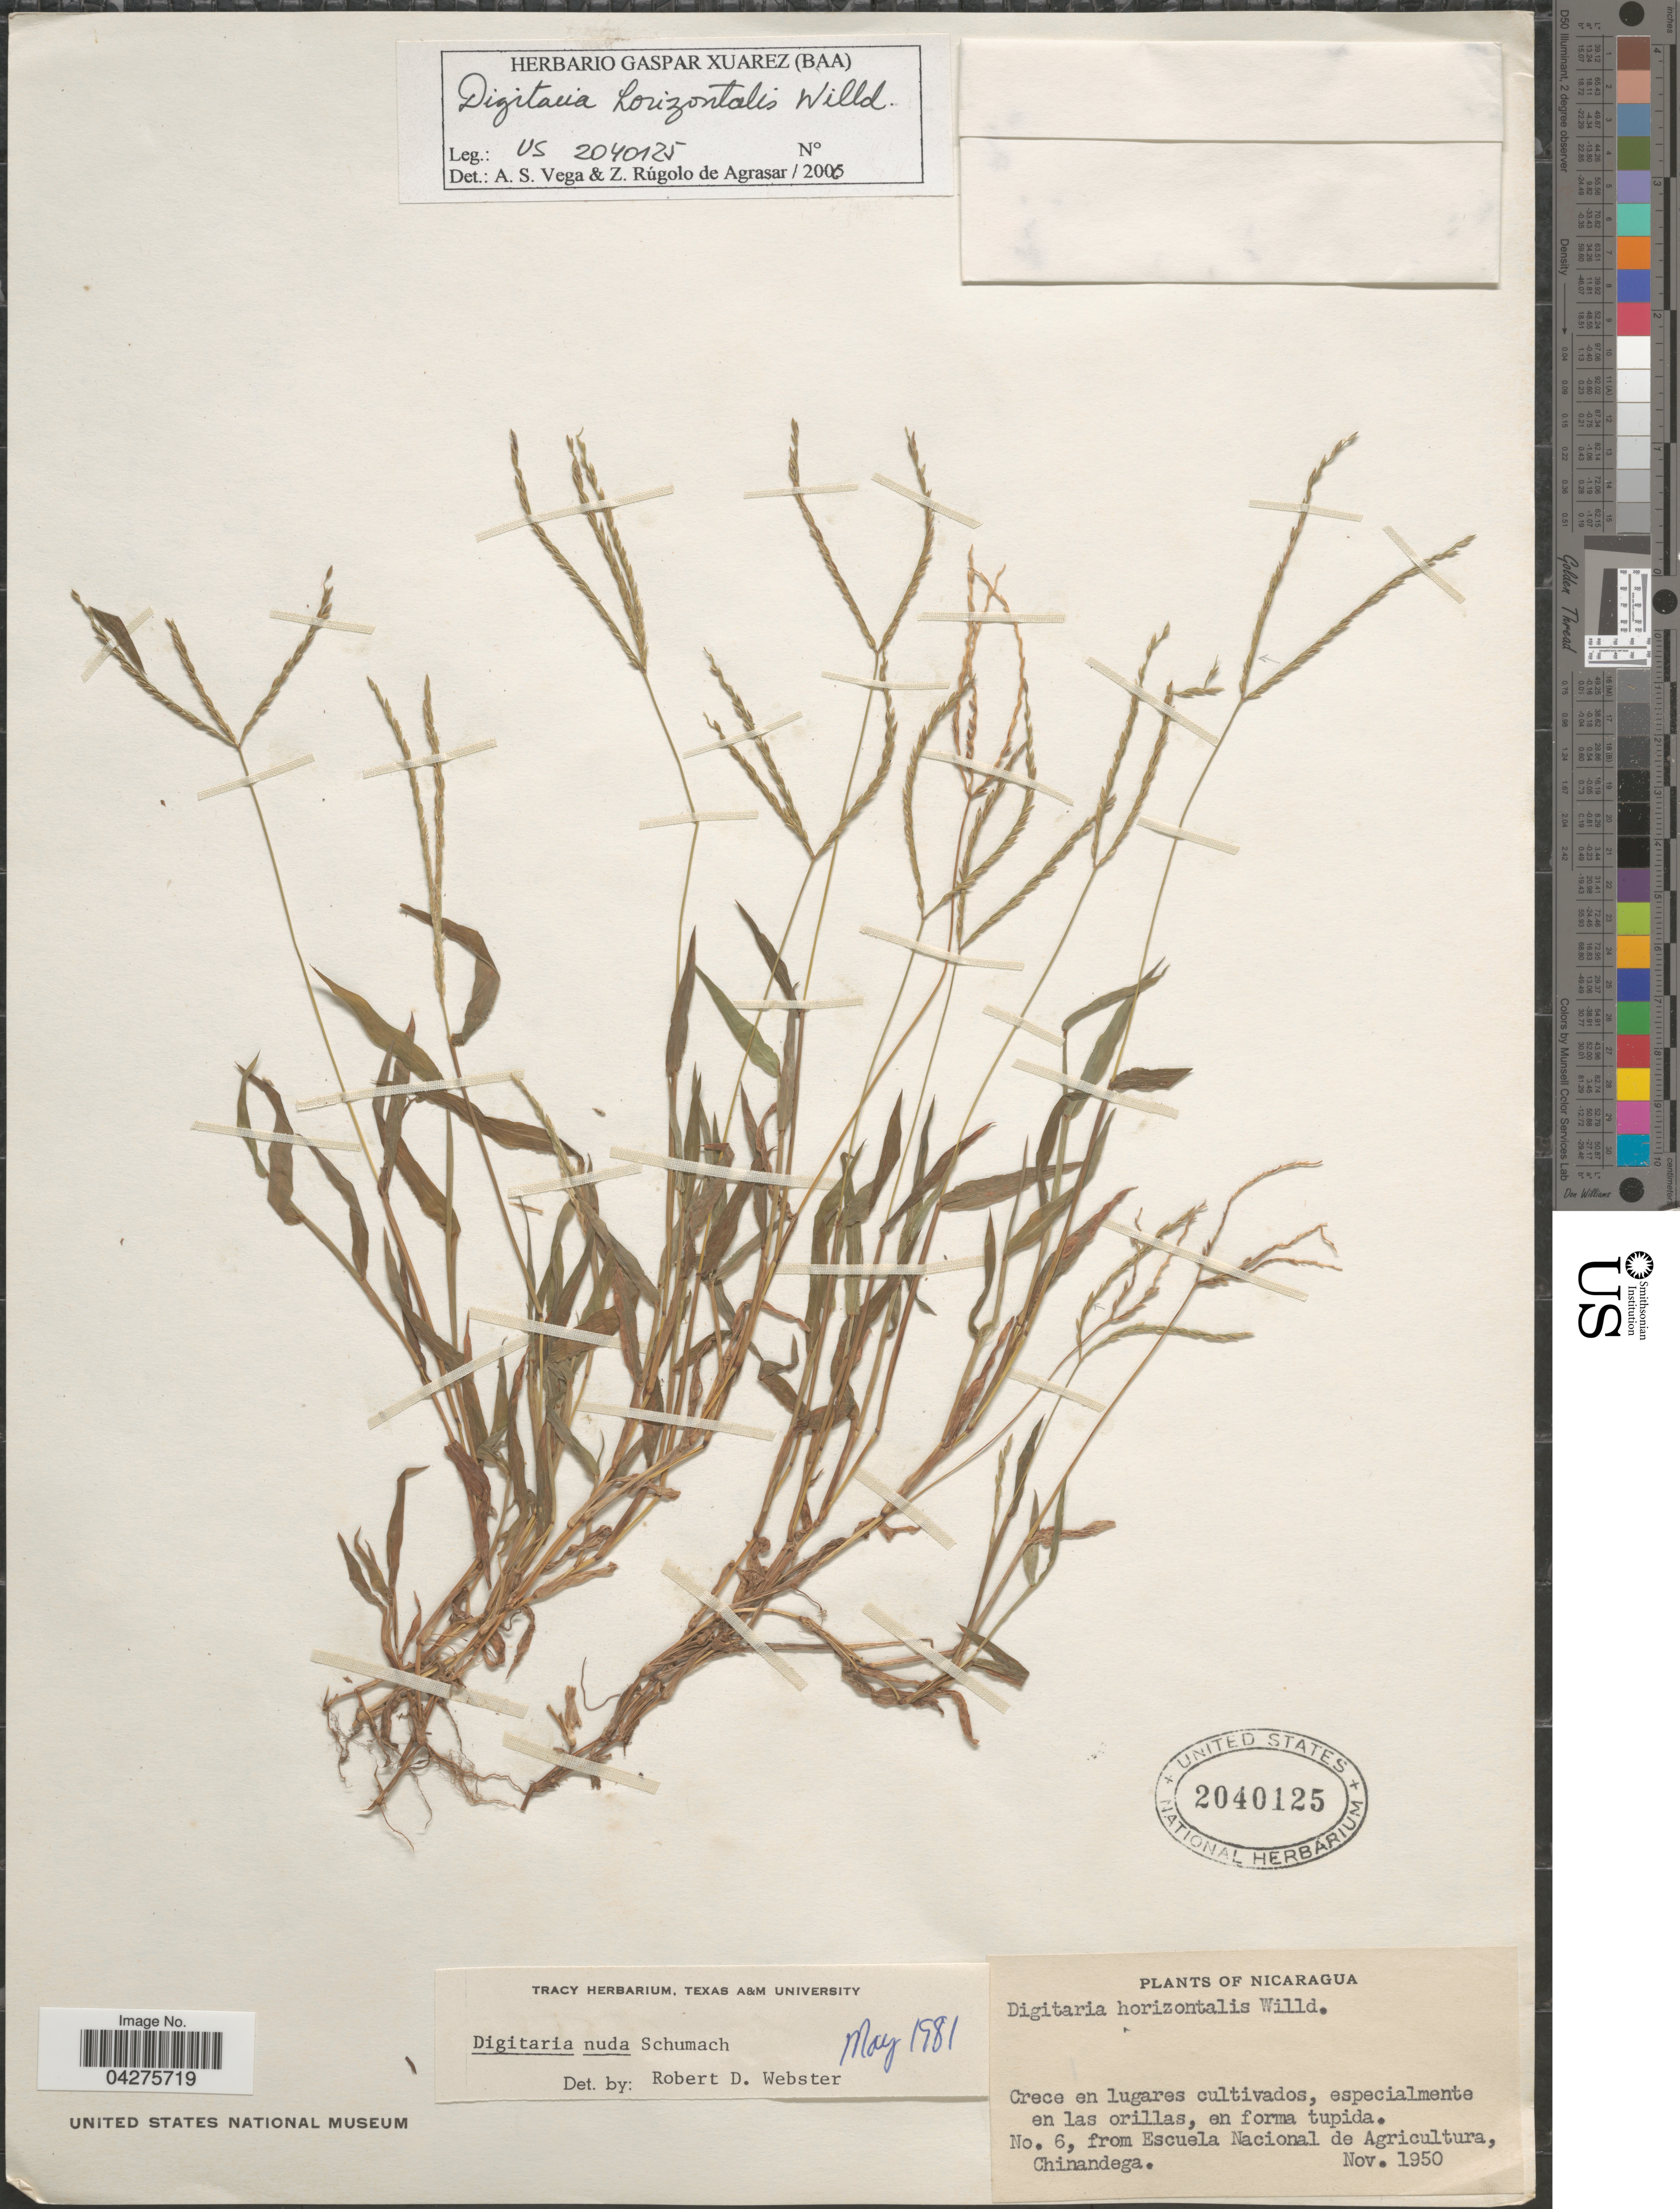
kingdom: Plantae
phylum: Tracheophyta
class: Liliopsida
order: Poales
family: Poaceae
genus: Digitaria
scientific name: Digitaria horizontalis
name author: Willd.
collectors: C. Escuela Nacional de Agricultura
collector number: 6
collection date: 1950-11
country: Nicaragua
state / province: Chinandega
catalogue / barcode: US 2040125